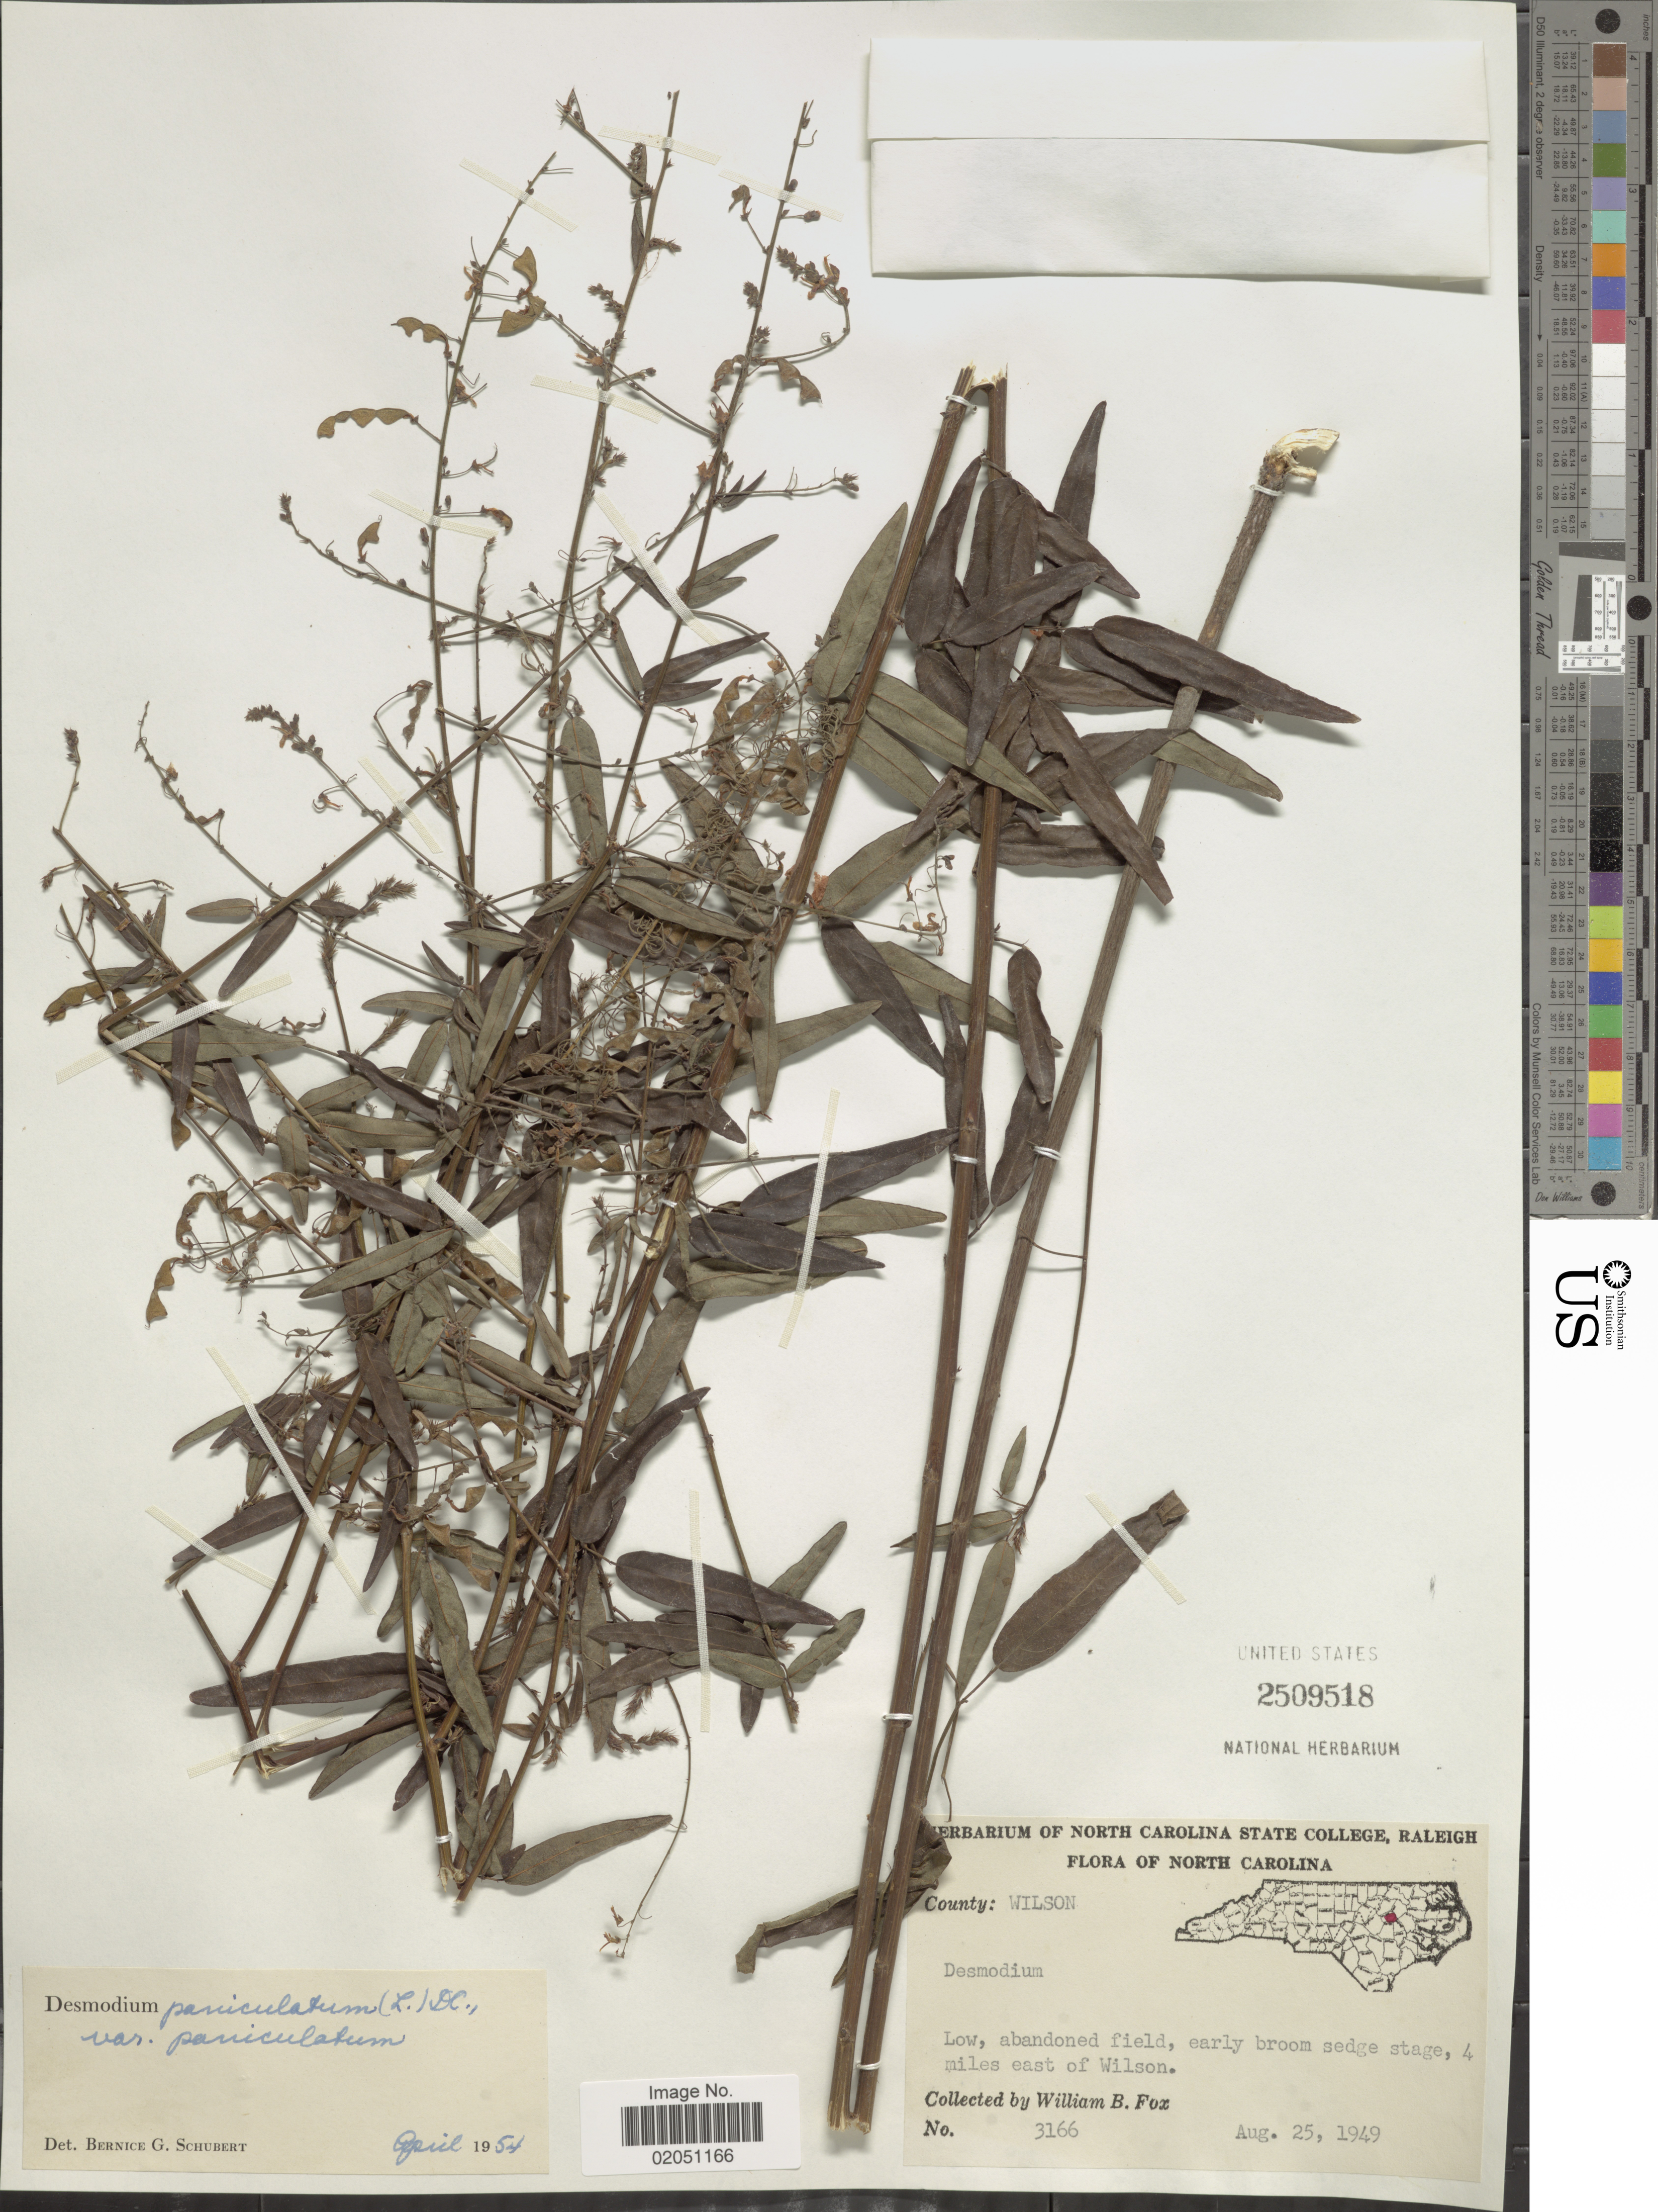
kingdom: Plantae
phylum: Tracheophyta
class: Magnoliopsida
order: Fabales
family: Fabaceae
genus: Desmodium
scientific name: Desmodium paniculatum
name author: (L.) DC.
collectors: W. B. Fox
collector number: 3166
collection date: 1949-08-25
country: United States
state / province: North Carolina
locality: County: Wilson, Low, abandoned field, early broom sedge stage, 4 miles east of Wilson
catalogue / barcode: US 2509518